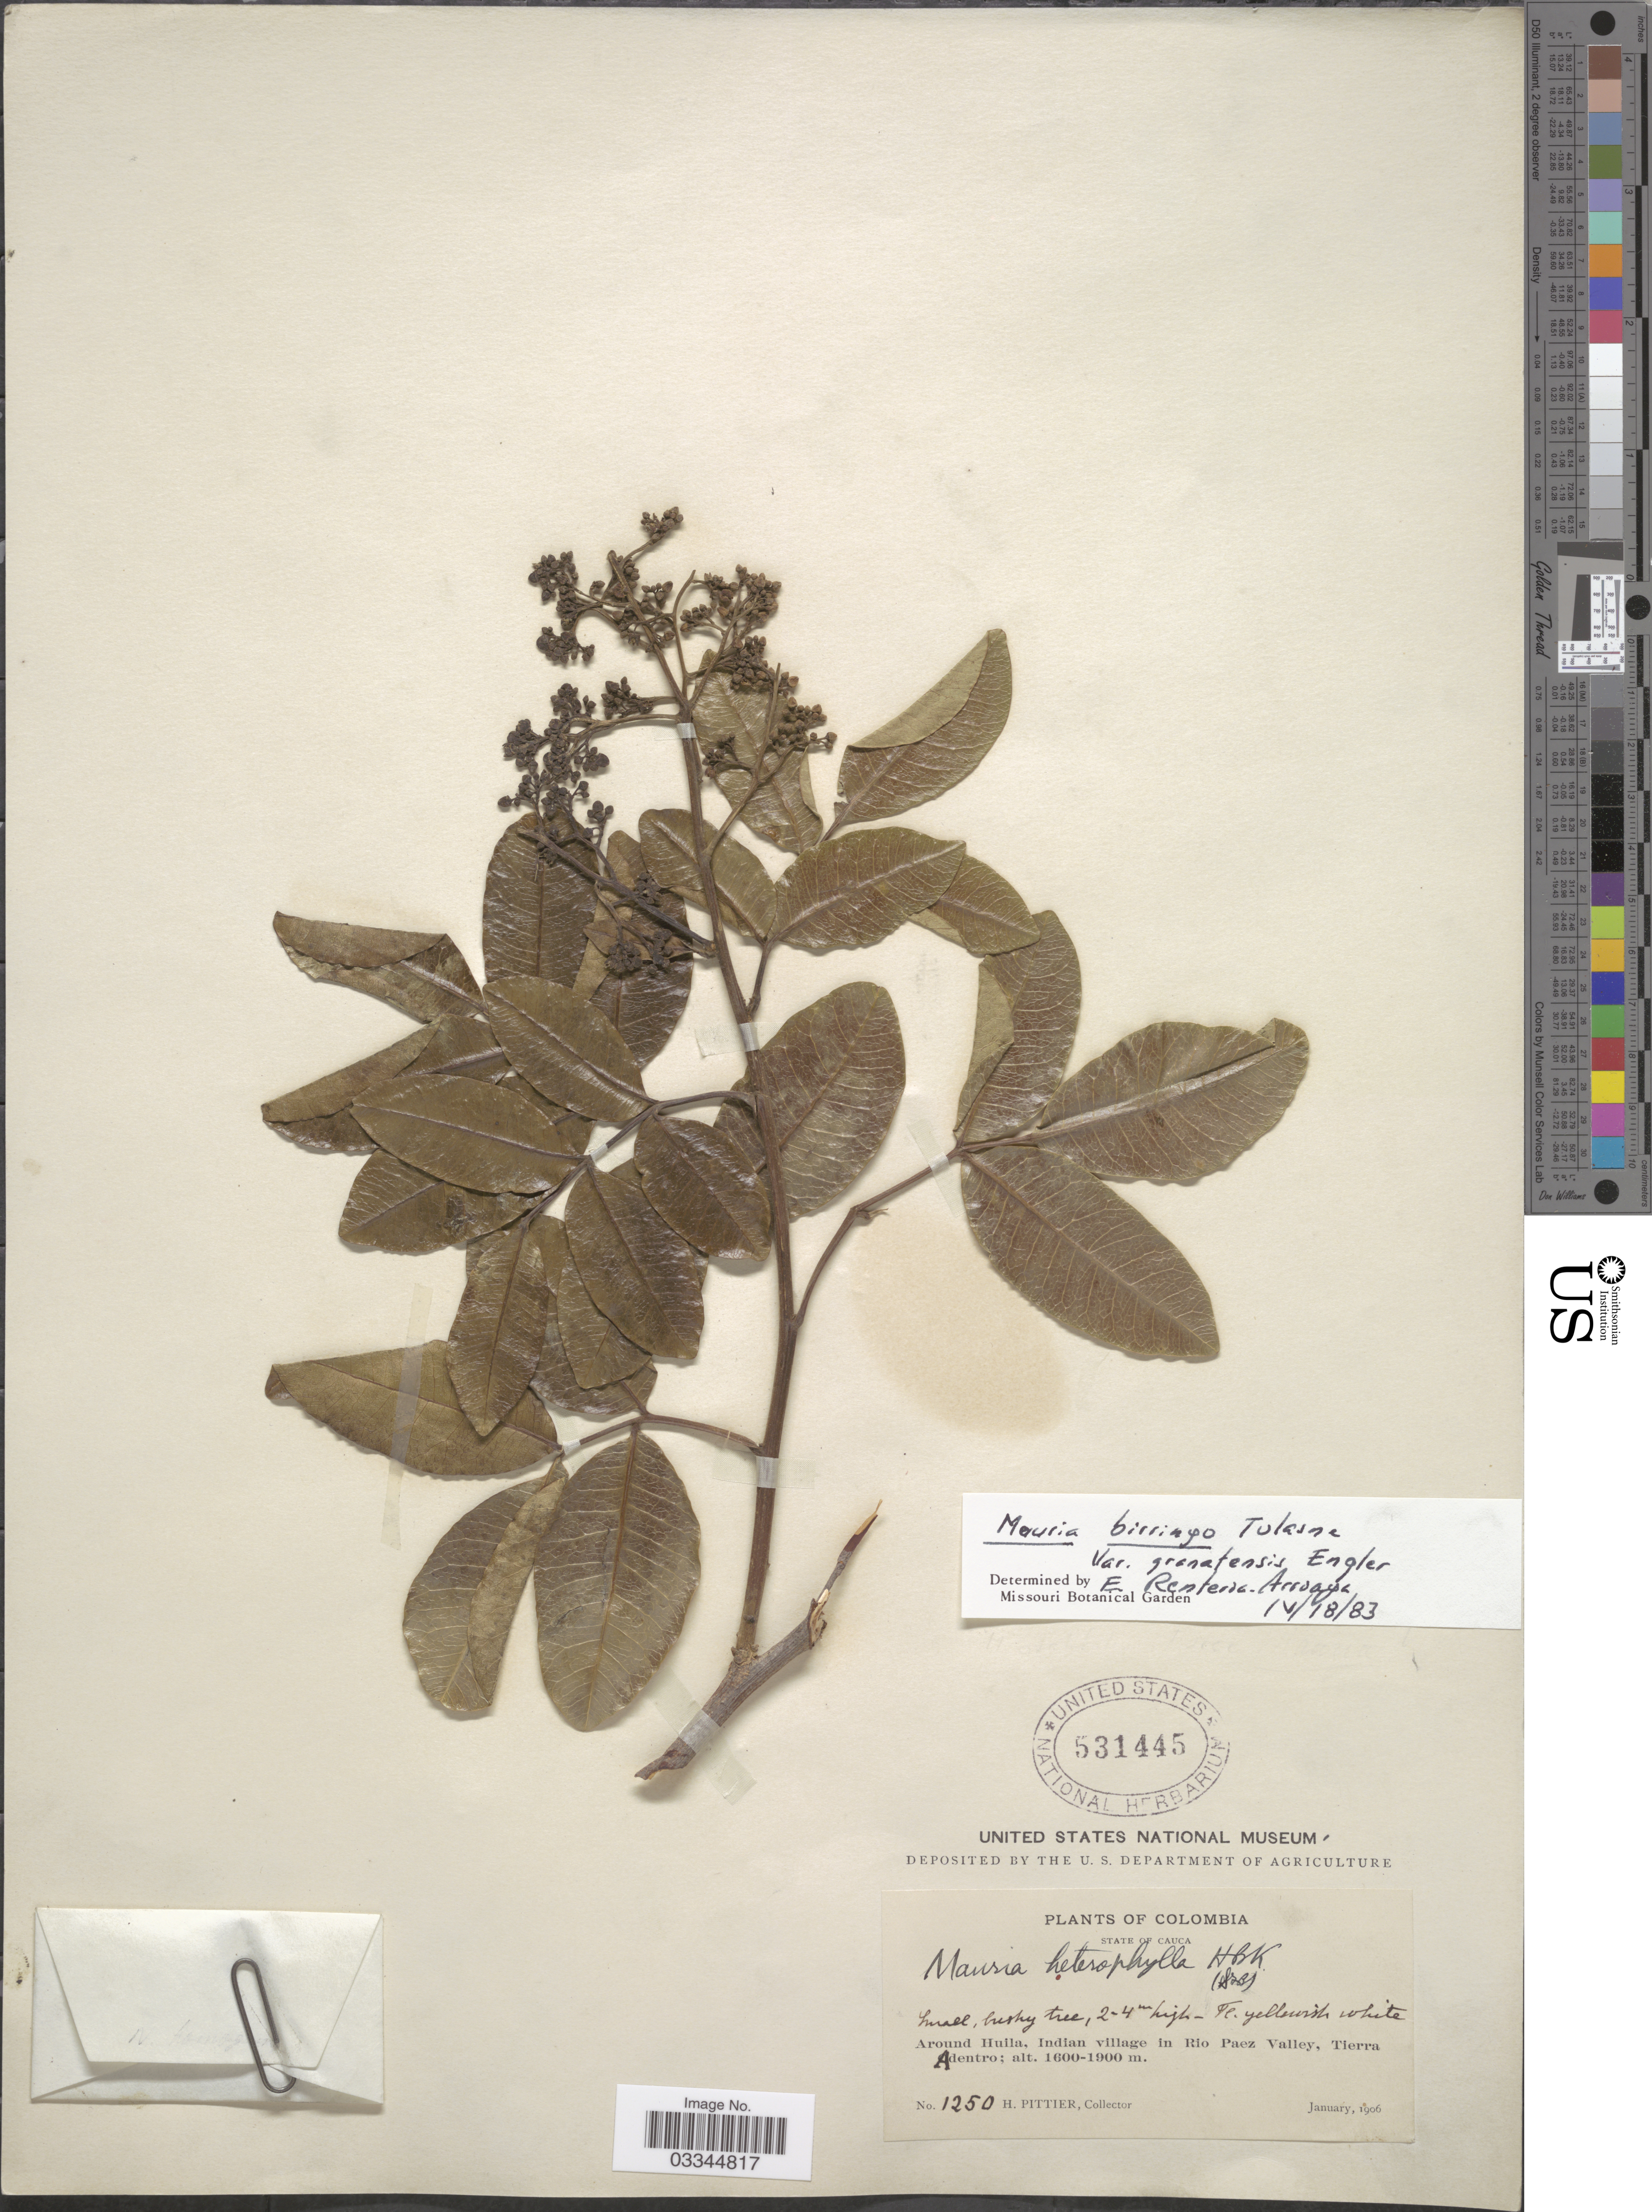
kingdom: Plantae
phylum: Tracheophyta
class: Magnoliopsida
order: Sapindales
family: Anacardiaceae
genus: Mauria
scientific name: Mauria biringo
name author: Tul.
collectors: H. F. Pittier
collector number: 1250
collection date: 1906-01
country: Colombia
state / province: Cauca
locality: Around Huila, Indian village in Rio Paez Valley, Tierra Adentro.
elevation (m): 1600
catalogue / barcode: US 531445